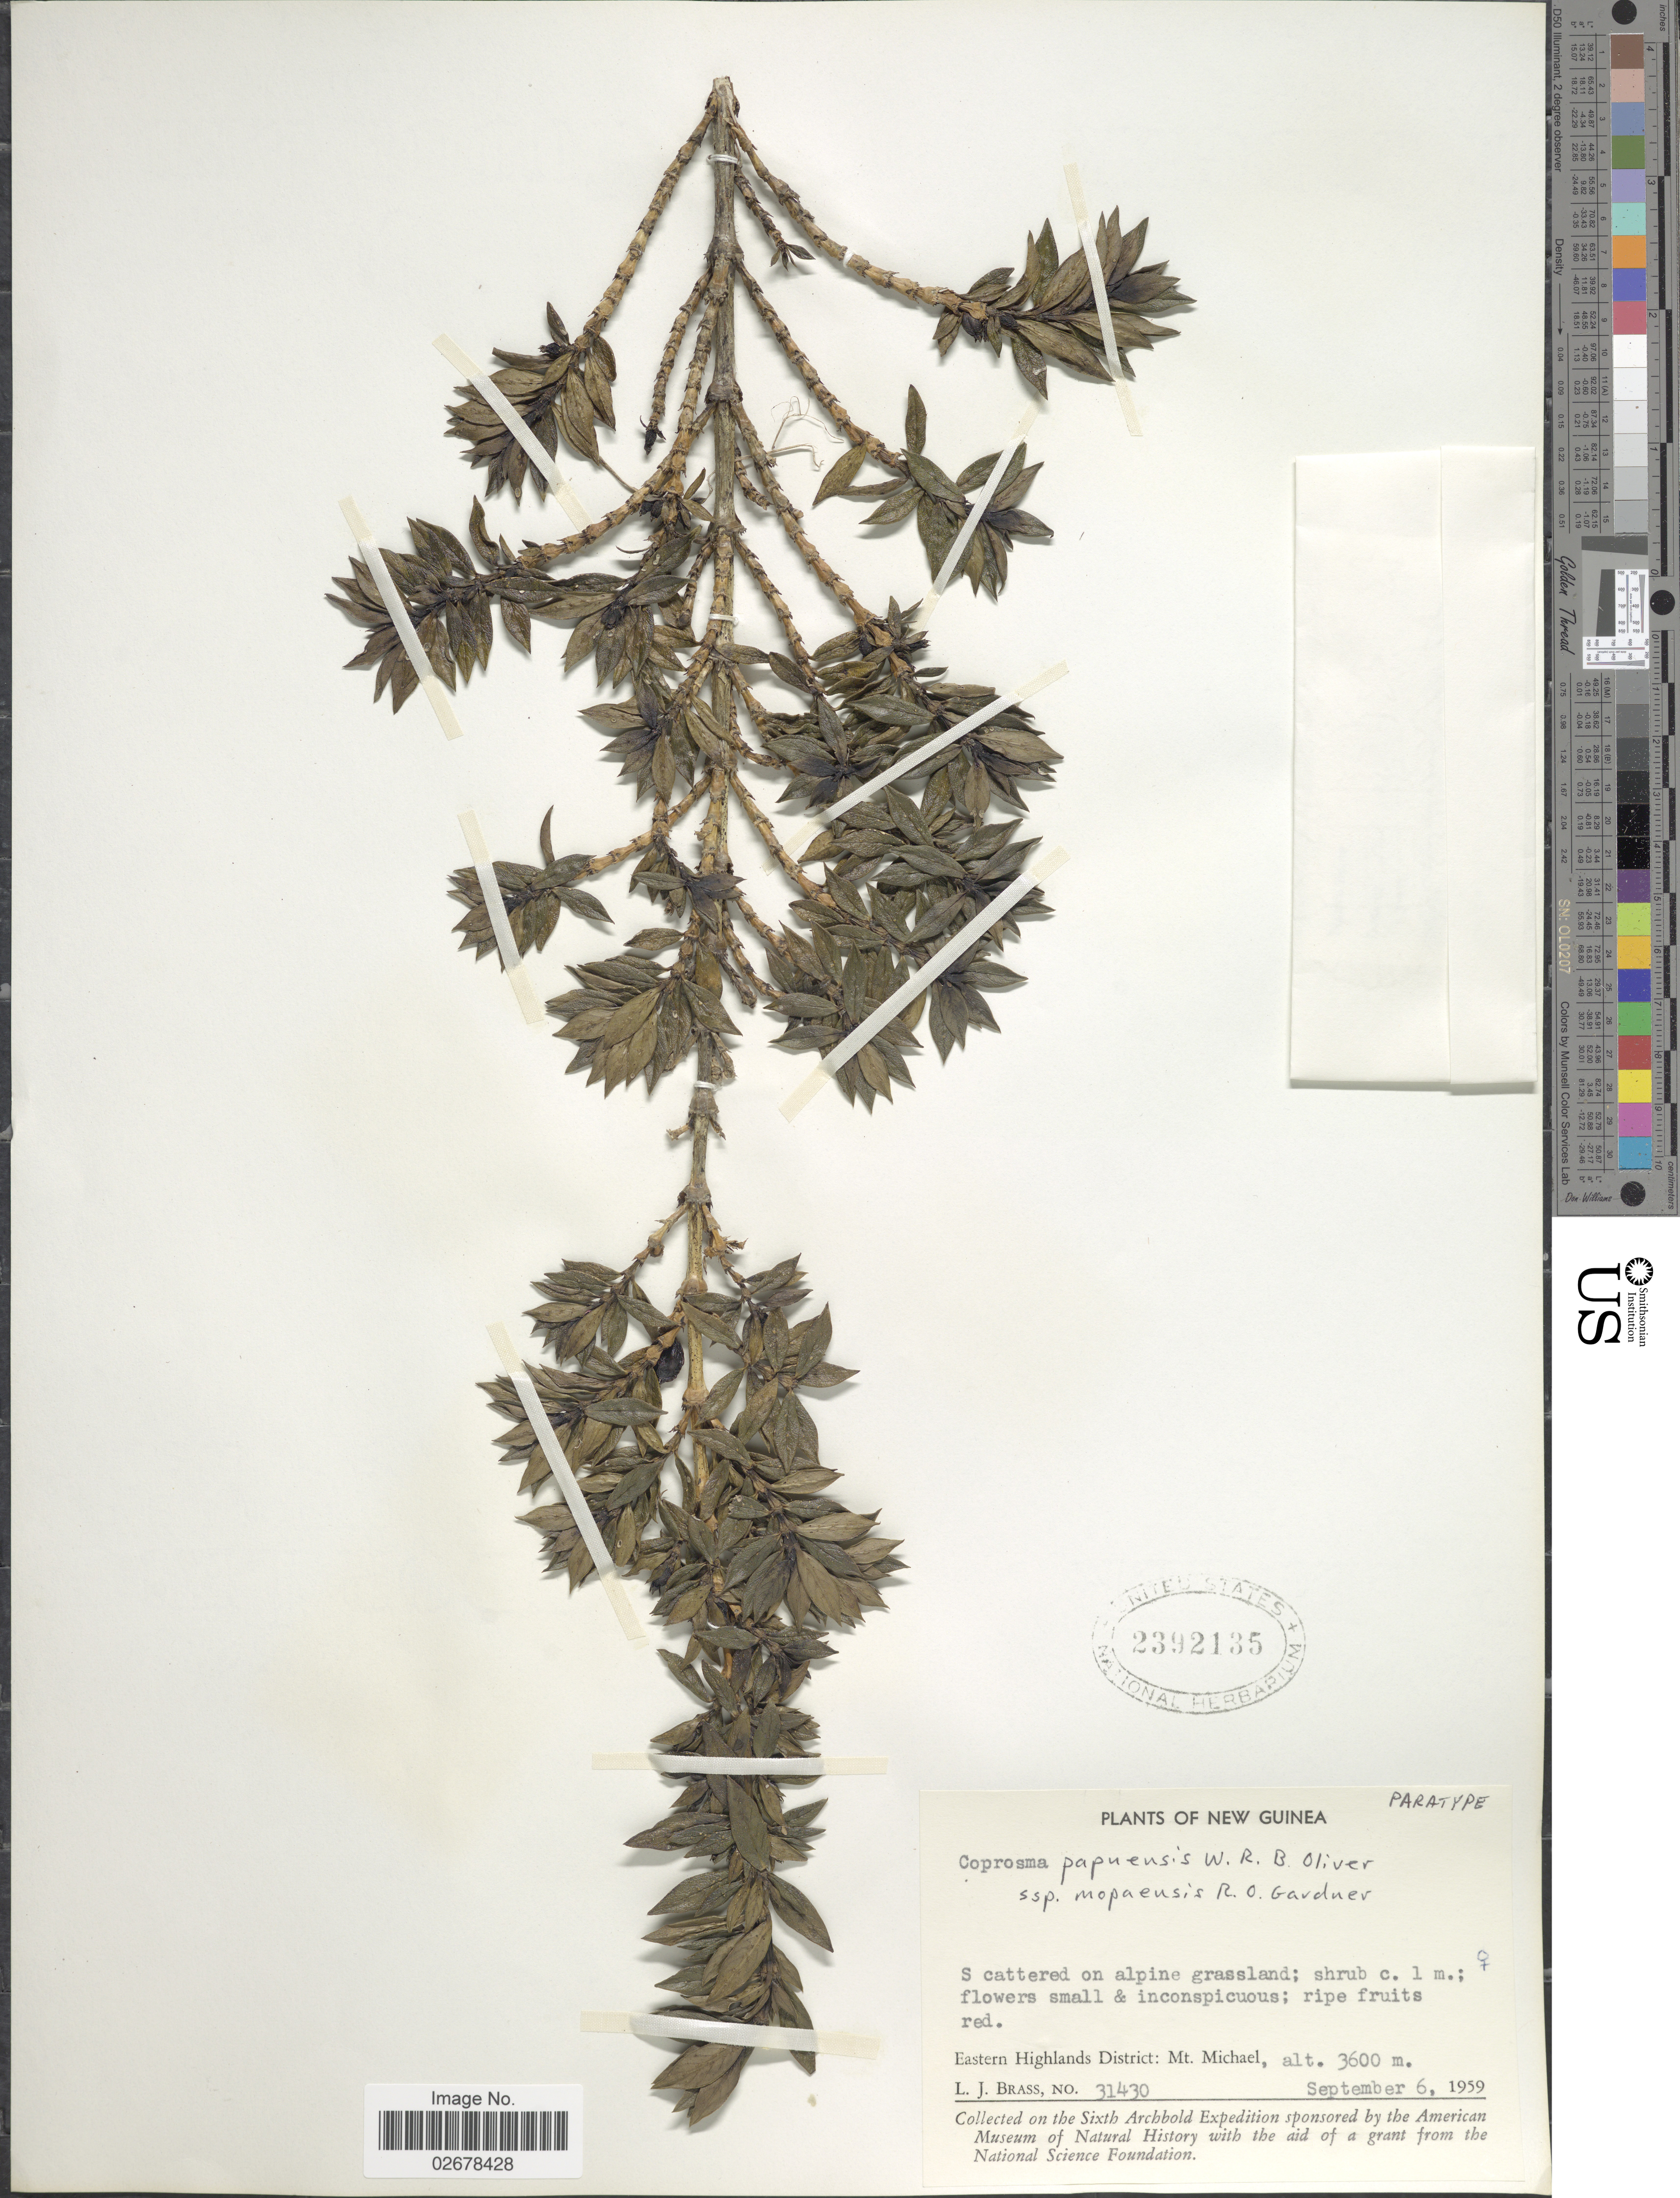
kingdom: Plantae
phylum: Tracheophyta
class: Magnoliopsida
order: Gentianales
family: Rubiaceae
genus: Coprosma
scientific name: Coprosma papuensis subsp. mopaensis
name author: R.O. Gardner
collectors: L. J. Brass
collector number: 31430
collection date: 1959-09-06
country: Papua New Guinea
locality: New Guinea, Eastern Highlands District: Mt. Michael.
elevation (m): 3600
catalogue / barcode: US 2392135